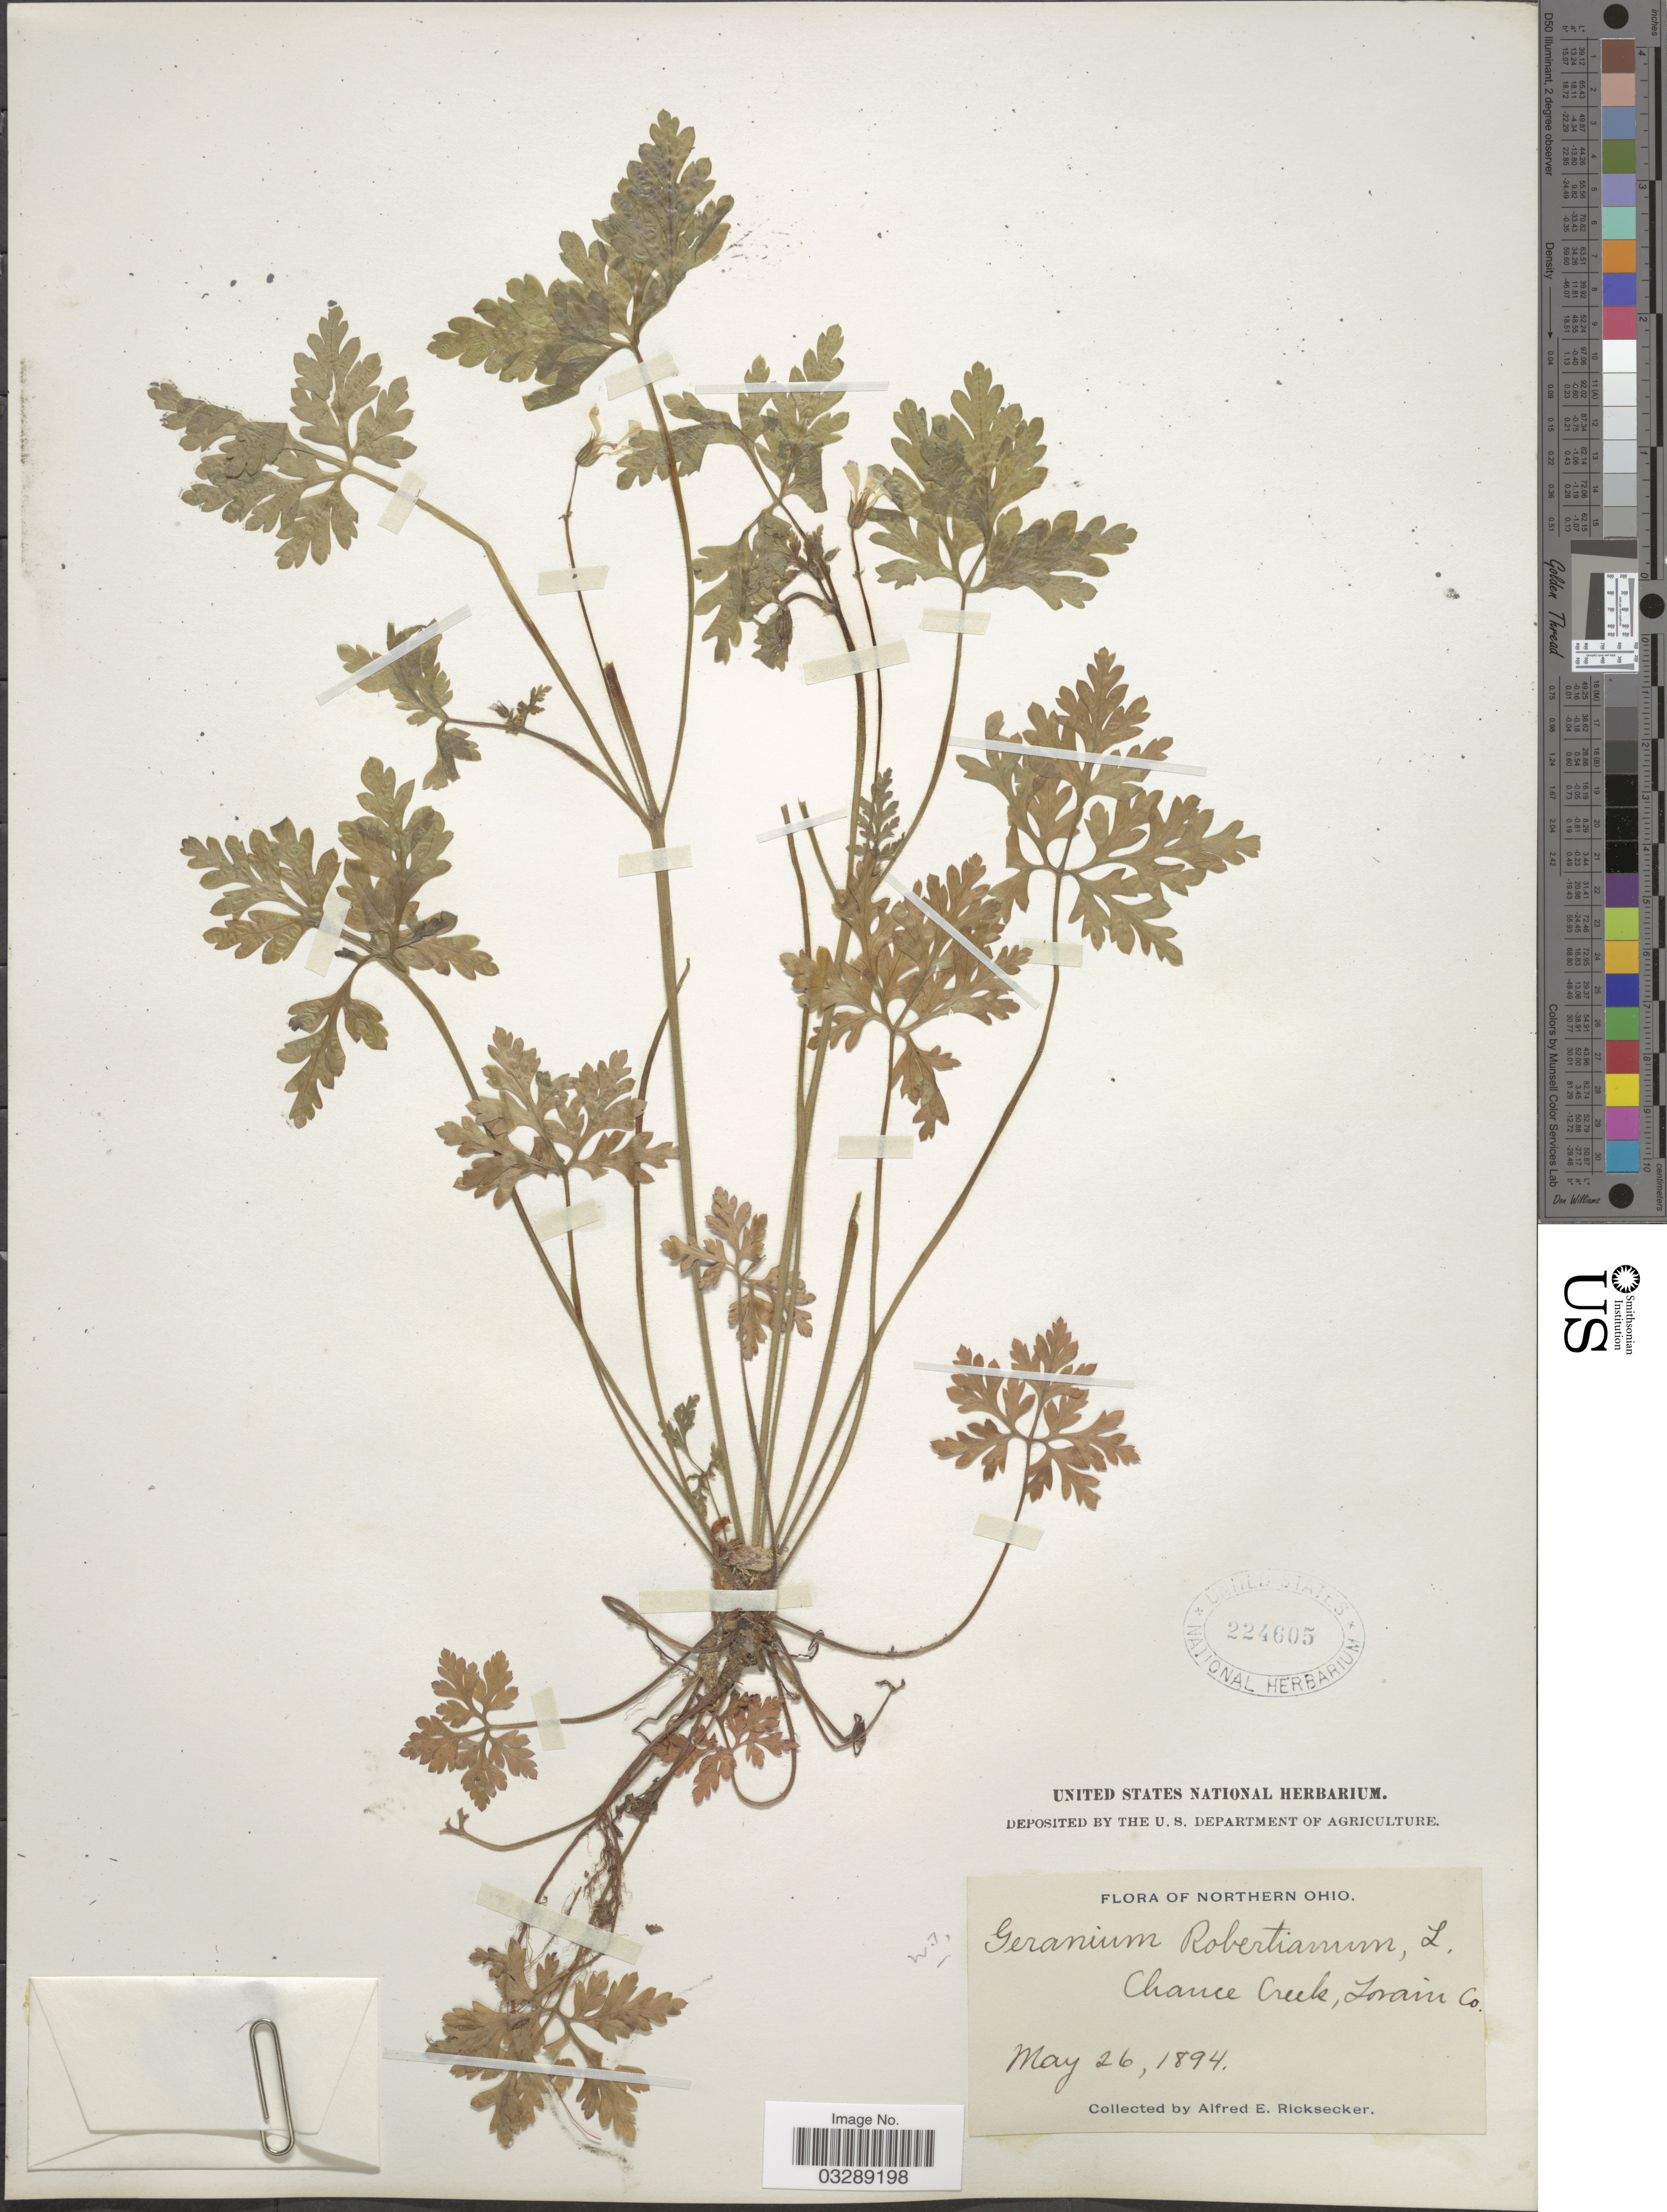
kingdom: Plantae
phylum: Tracheophyta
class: Magnoliopsida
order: Geraniales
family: Geraniaceae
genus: Geranium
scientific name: Geranium robertianum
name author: L.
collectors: A. E. Ricksecker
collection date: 1894-05-26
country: United States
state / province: Ohio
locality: Northern Ohio. Chance Creek, Lorain Co.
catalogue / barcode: US 224605